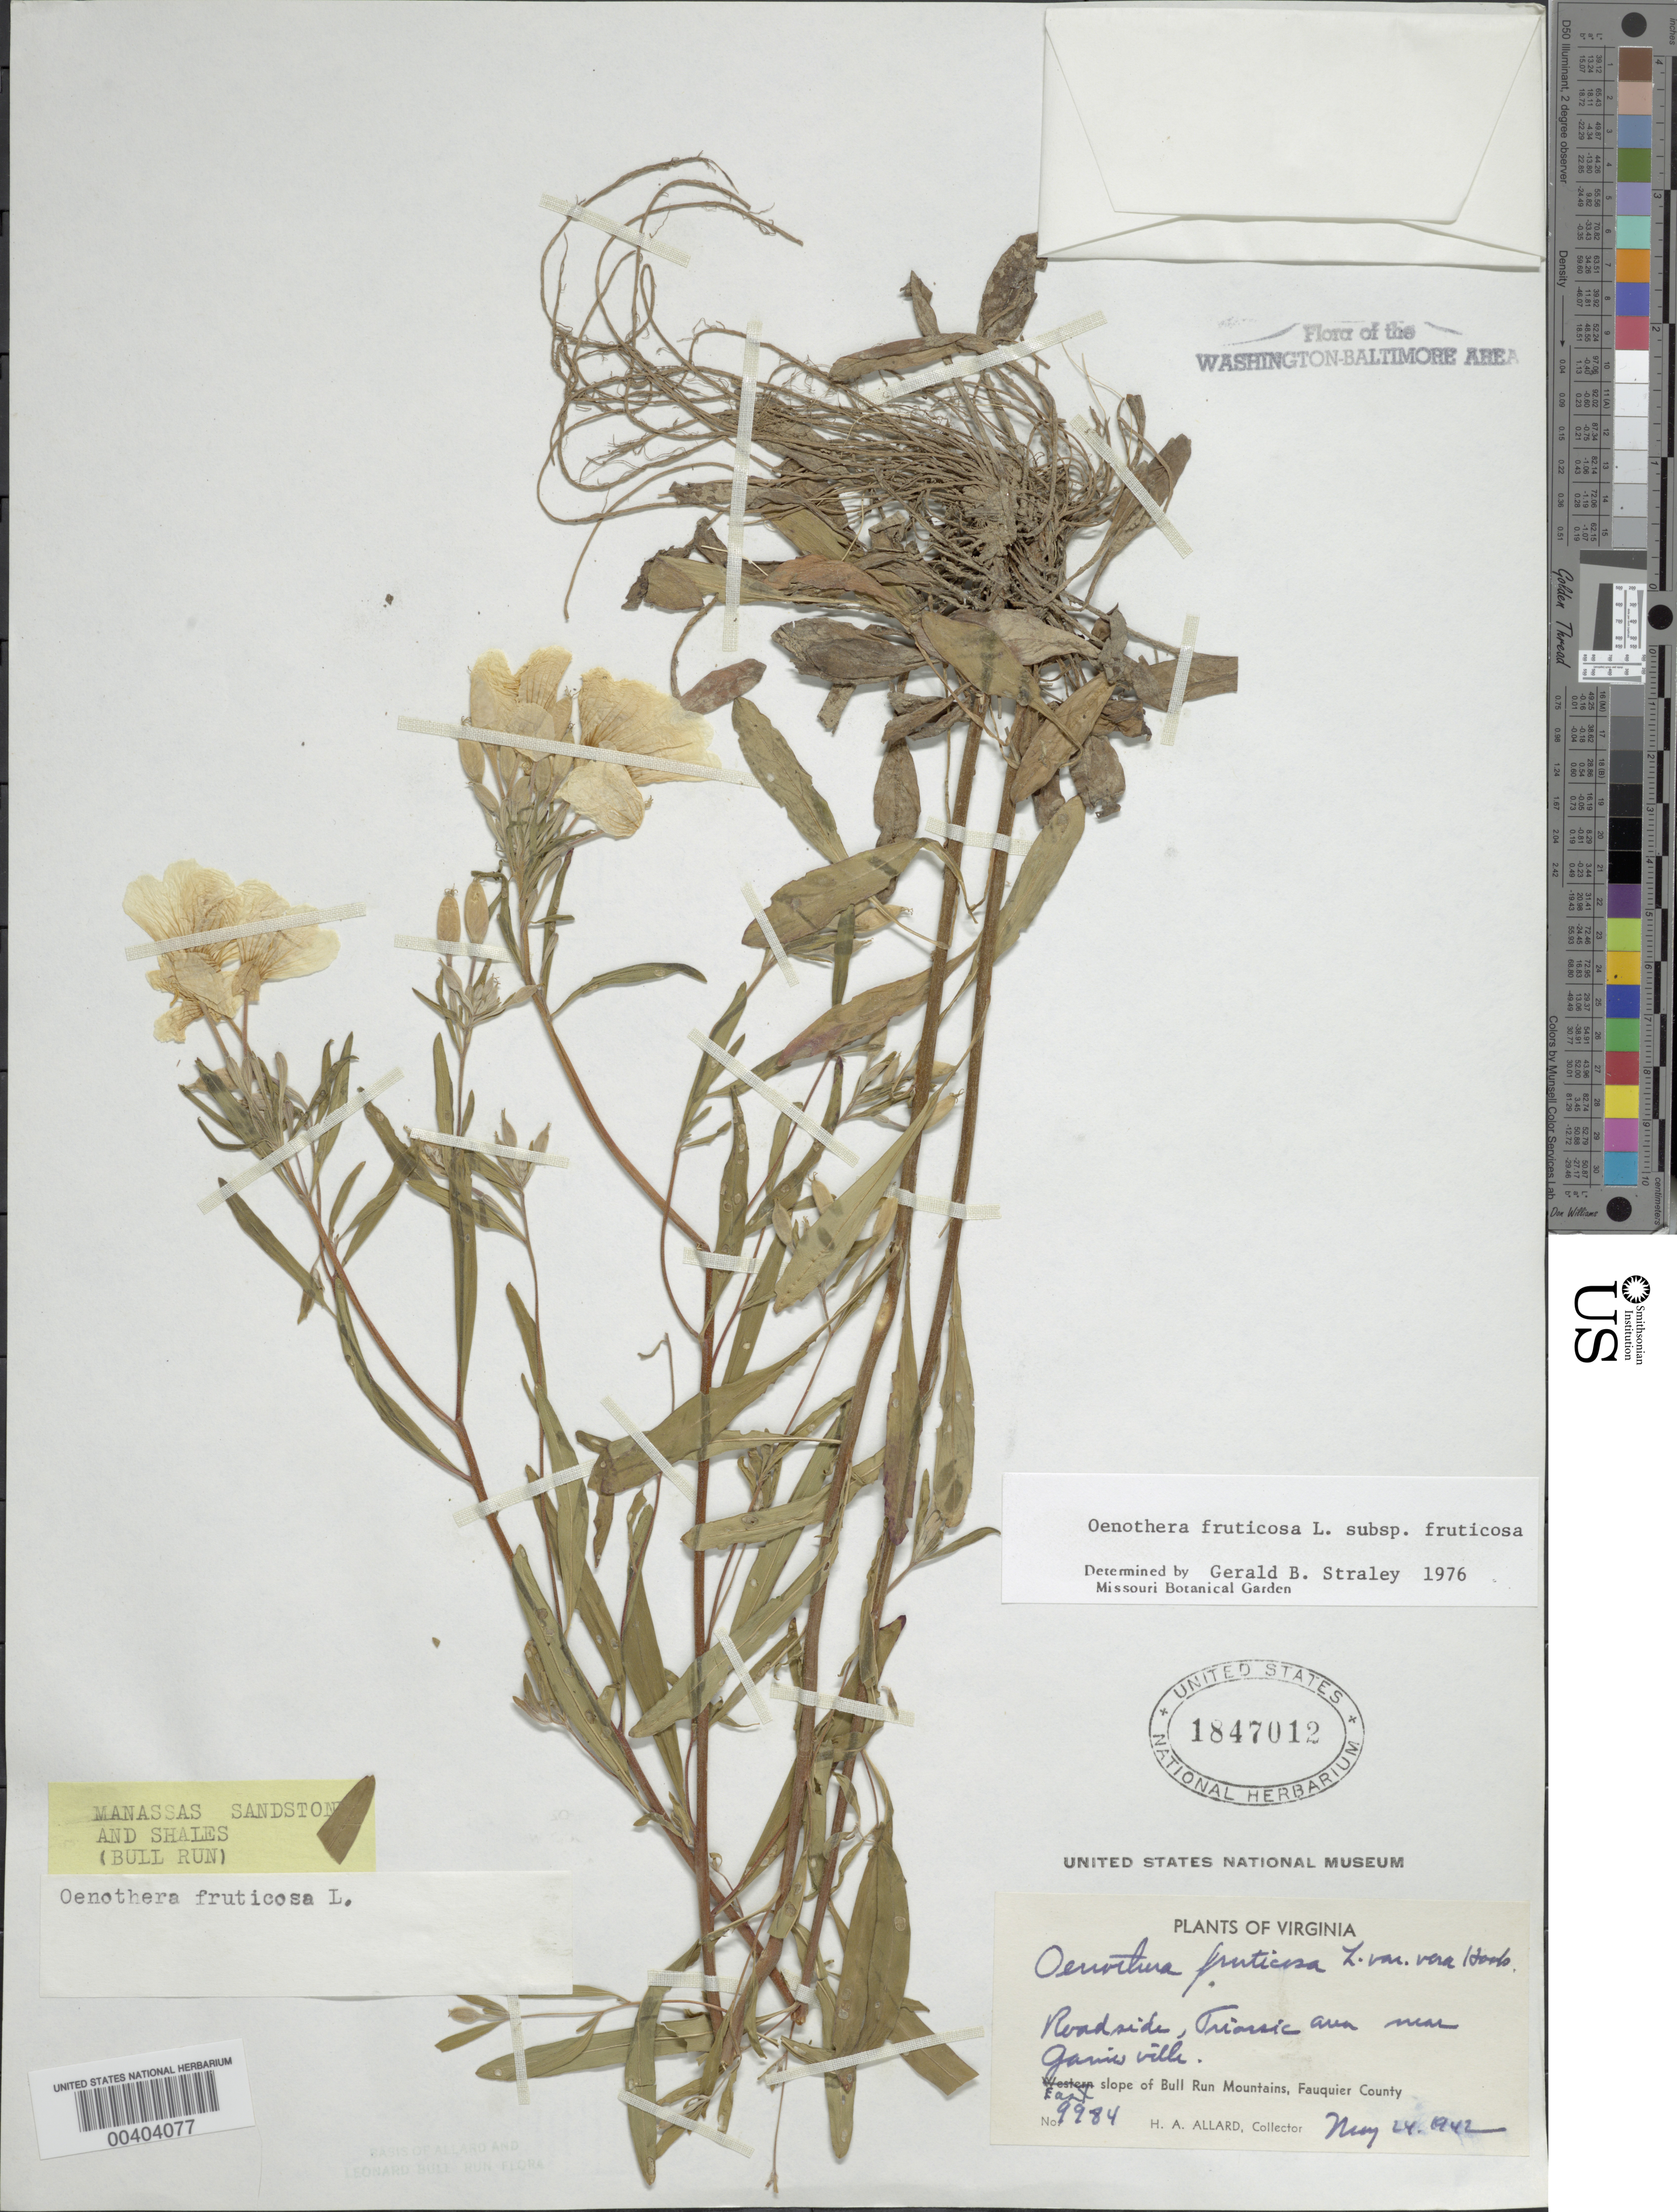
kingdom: Plantae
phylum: Tracheophyta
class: Magnoliopsida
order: Myrtales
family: Onagraceae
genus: Oenothera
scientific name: Oenothera fruticosa subsp. fruticosa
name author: L.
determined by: Straley, G. B.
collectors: H. A. Allard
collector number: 9984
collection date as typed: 28 May 1942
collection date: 1942-05-28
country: United States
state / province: Virginia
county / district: Fauquier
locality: Triassic area near Gainesville, east slope of Bull Run Mountains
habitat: Roadside, Manassas sandstone and shales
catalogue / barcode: US 1847012